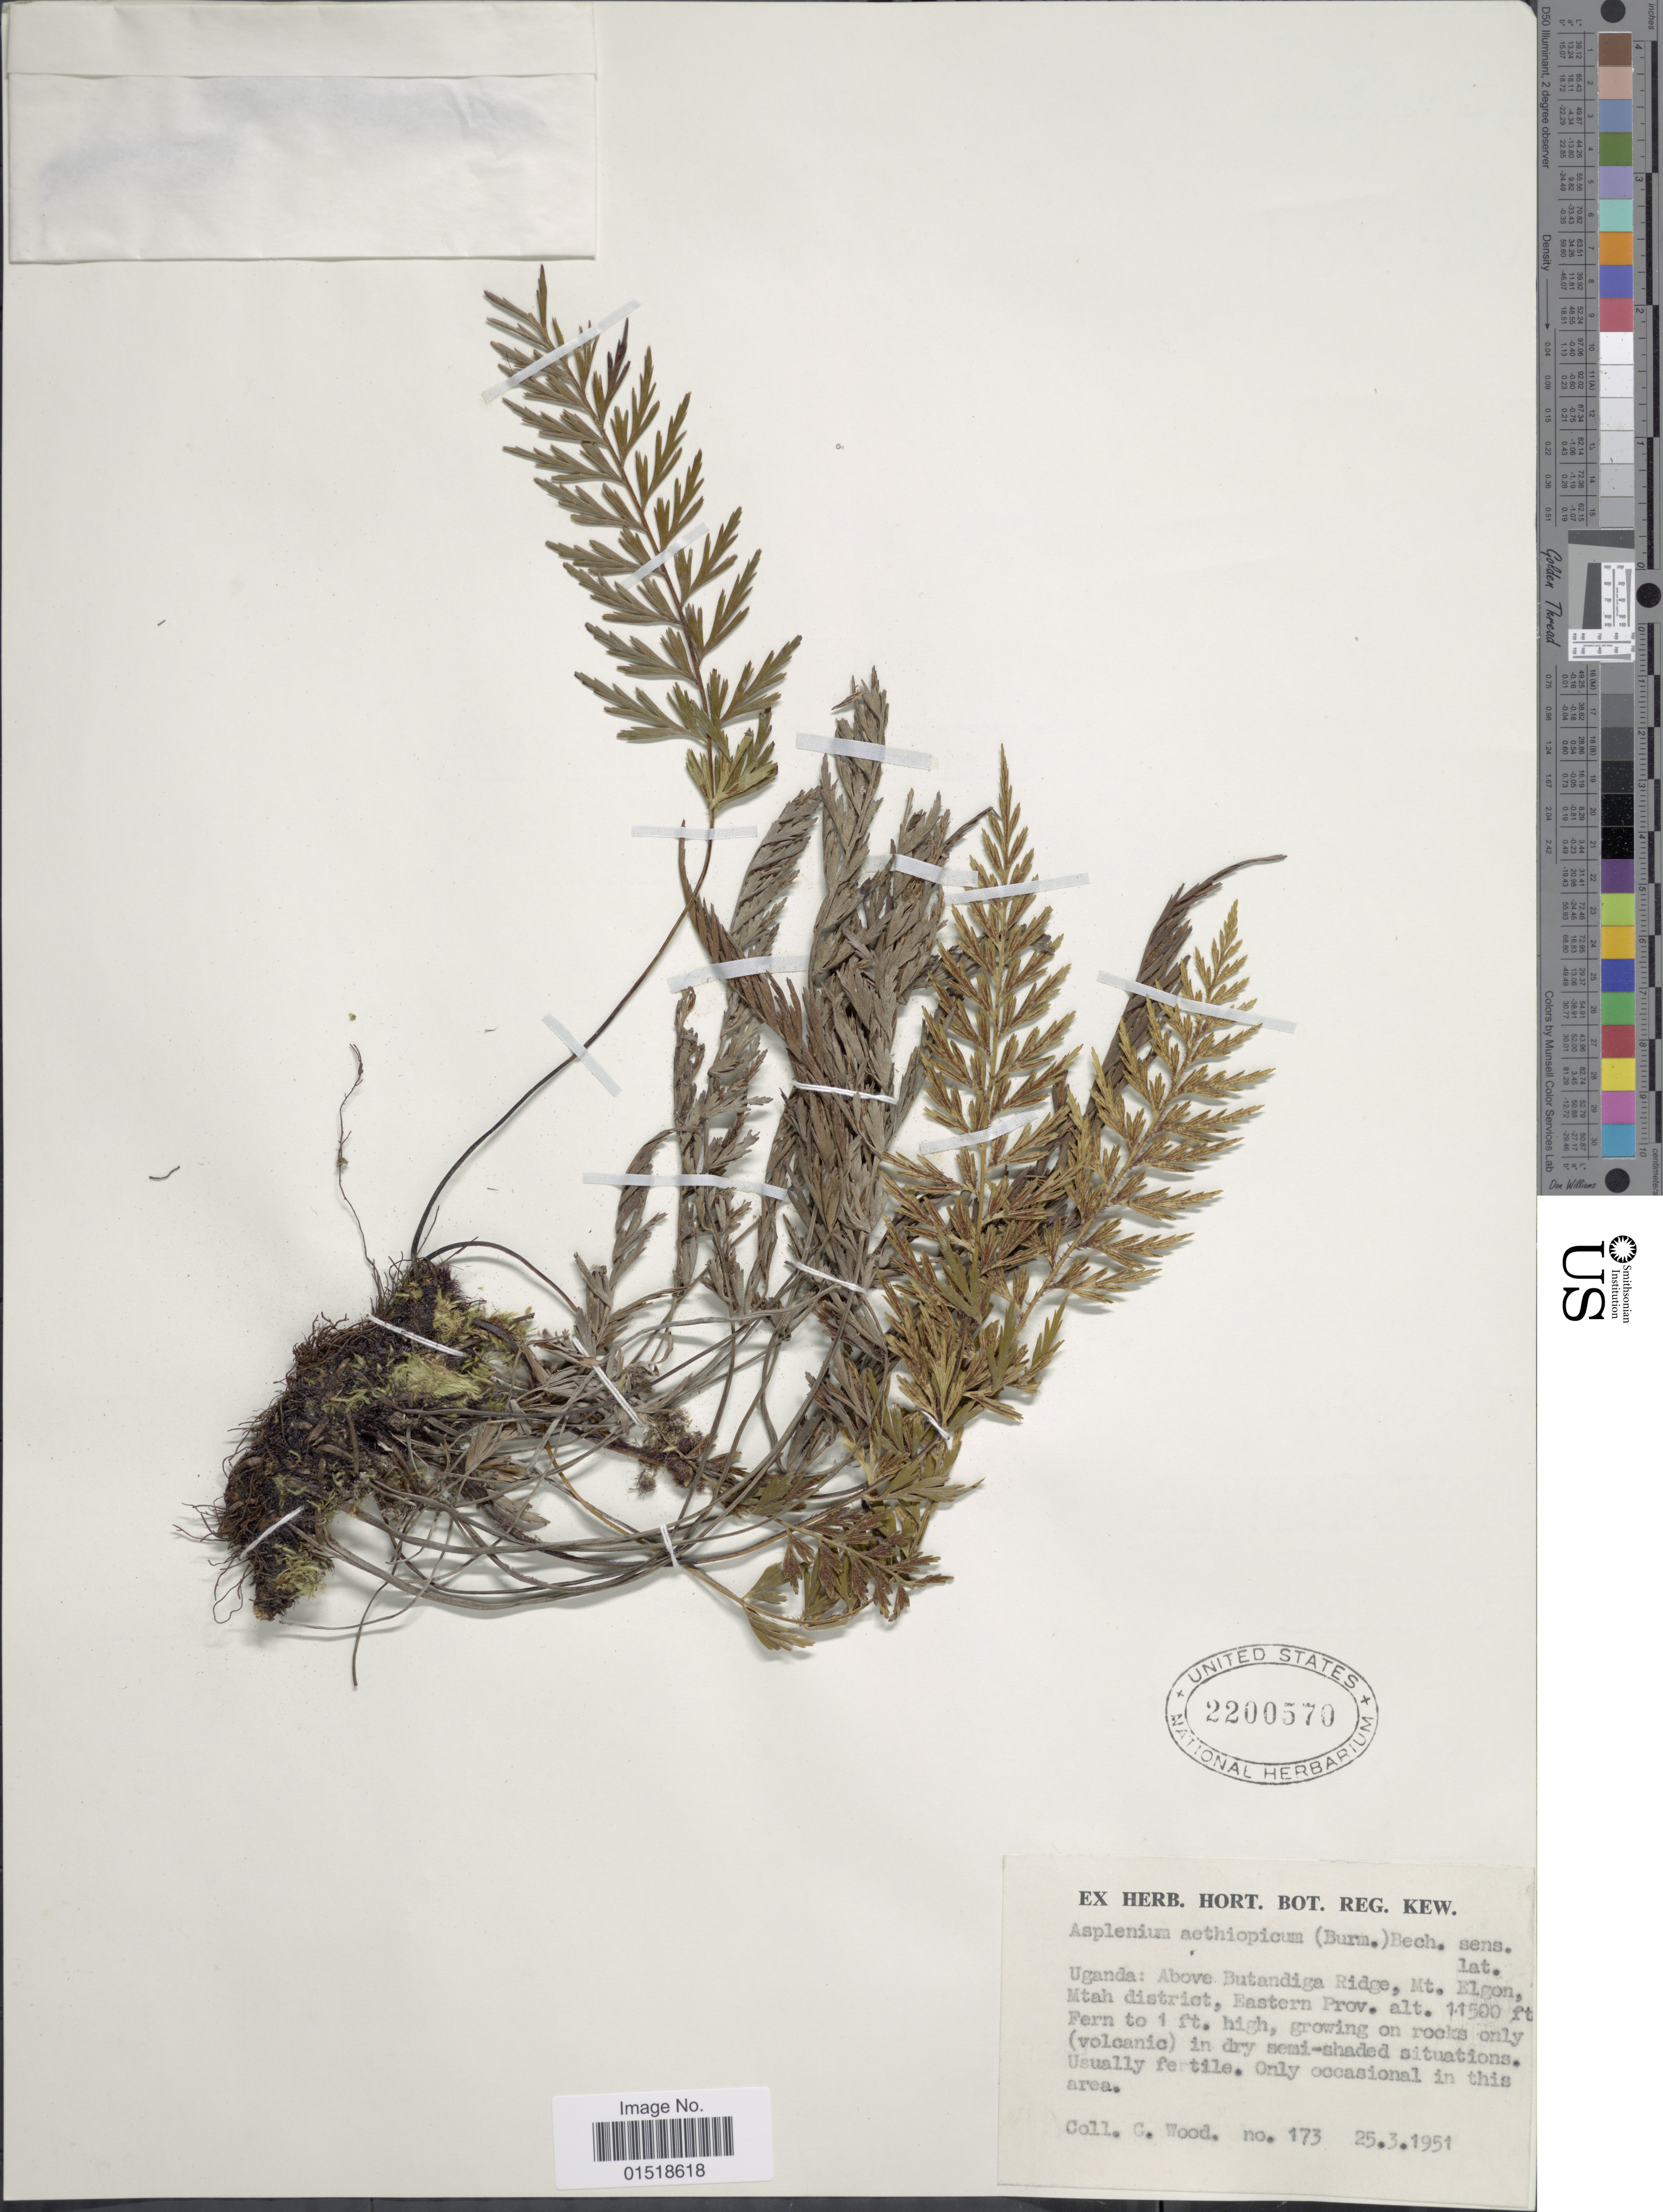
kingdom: Plantae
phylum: Tracheophyta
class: Polypodiopsida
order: Polypodiales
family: Aspleniaceae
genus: Asplenium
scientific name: Asplenium aethiopicum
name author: (Burm. f.) Bech.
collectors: C. Wood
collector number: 173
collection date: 1951-03-25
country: Uganda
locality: Uganda: Above Butandiga Ridge, Mt. Elgon, Mtah district, Eastern Prov.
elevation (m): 3505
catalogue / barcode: US 2200570